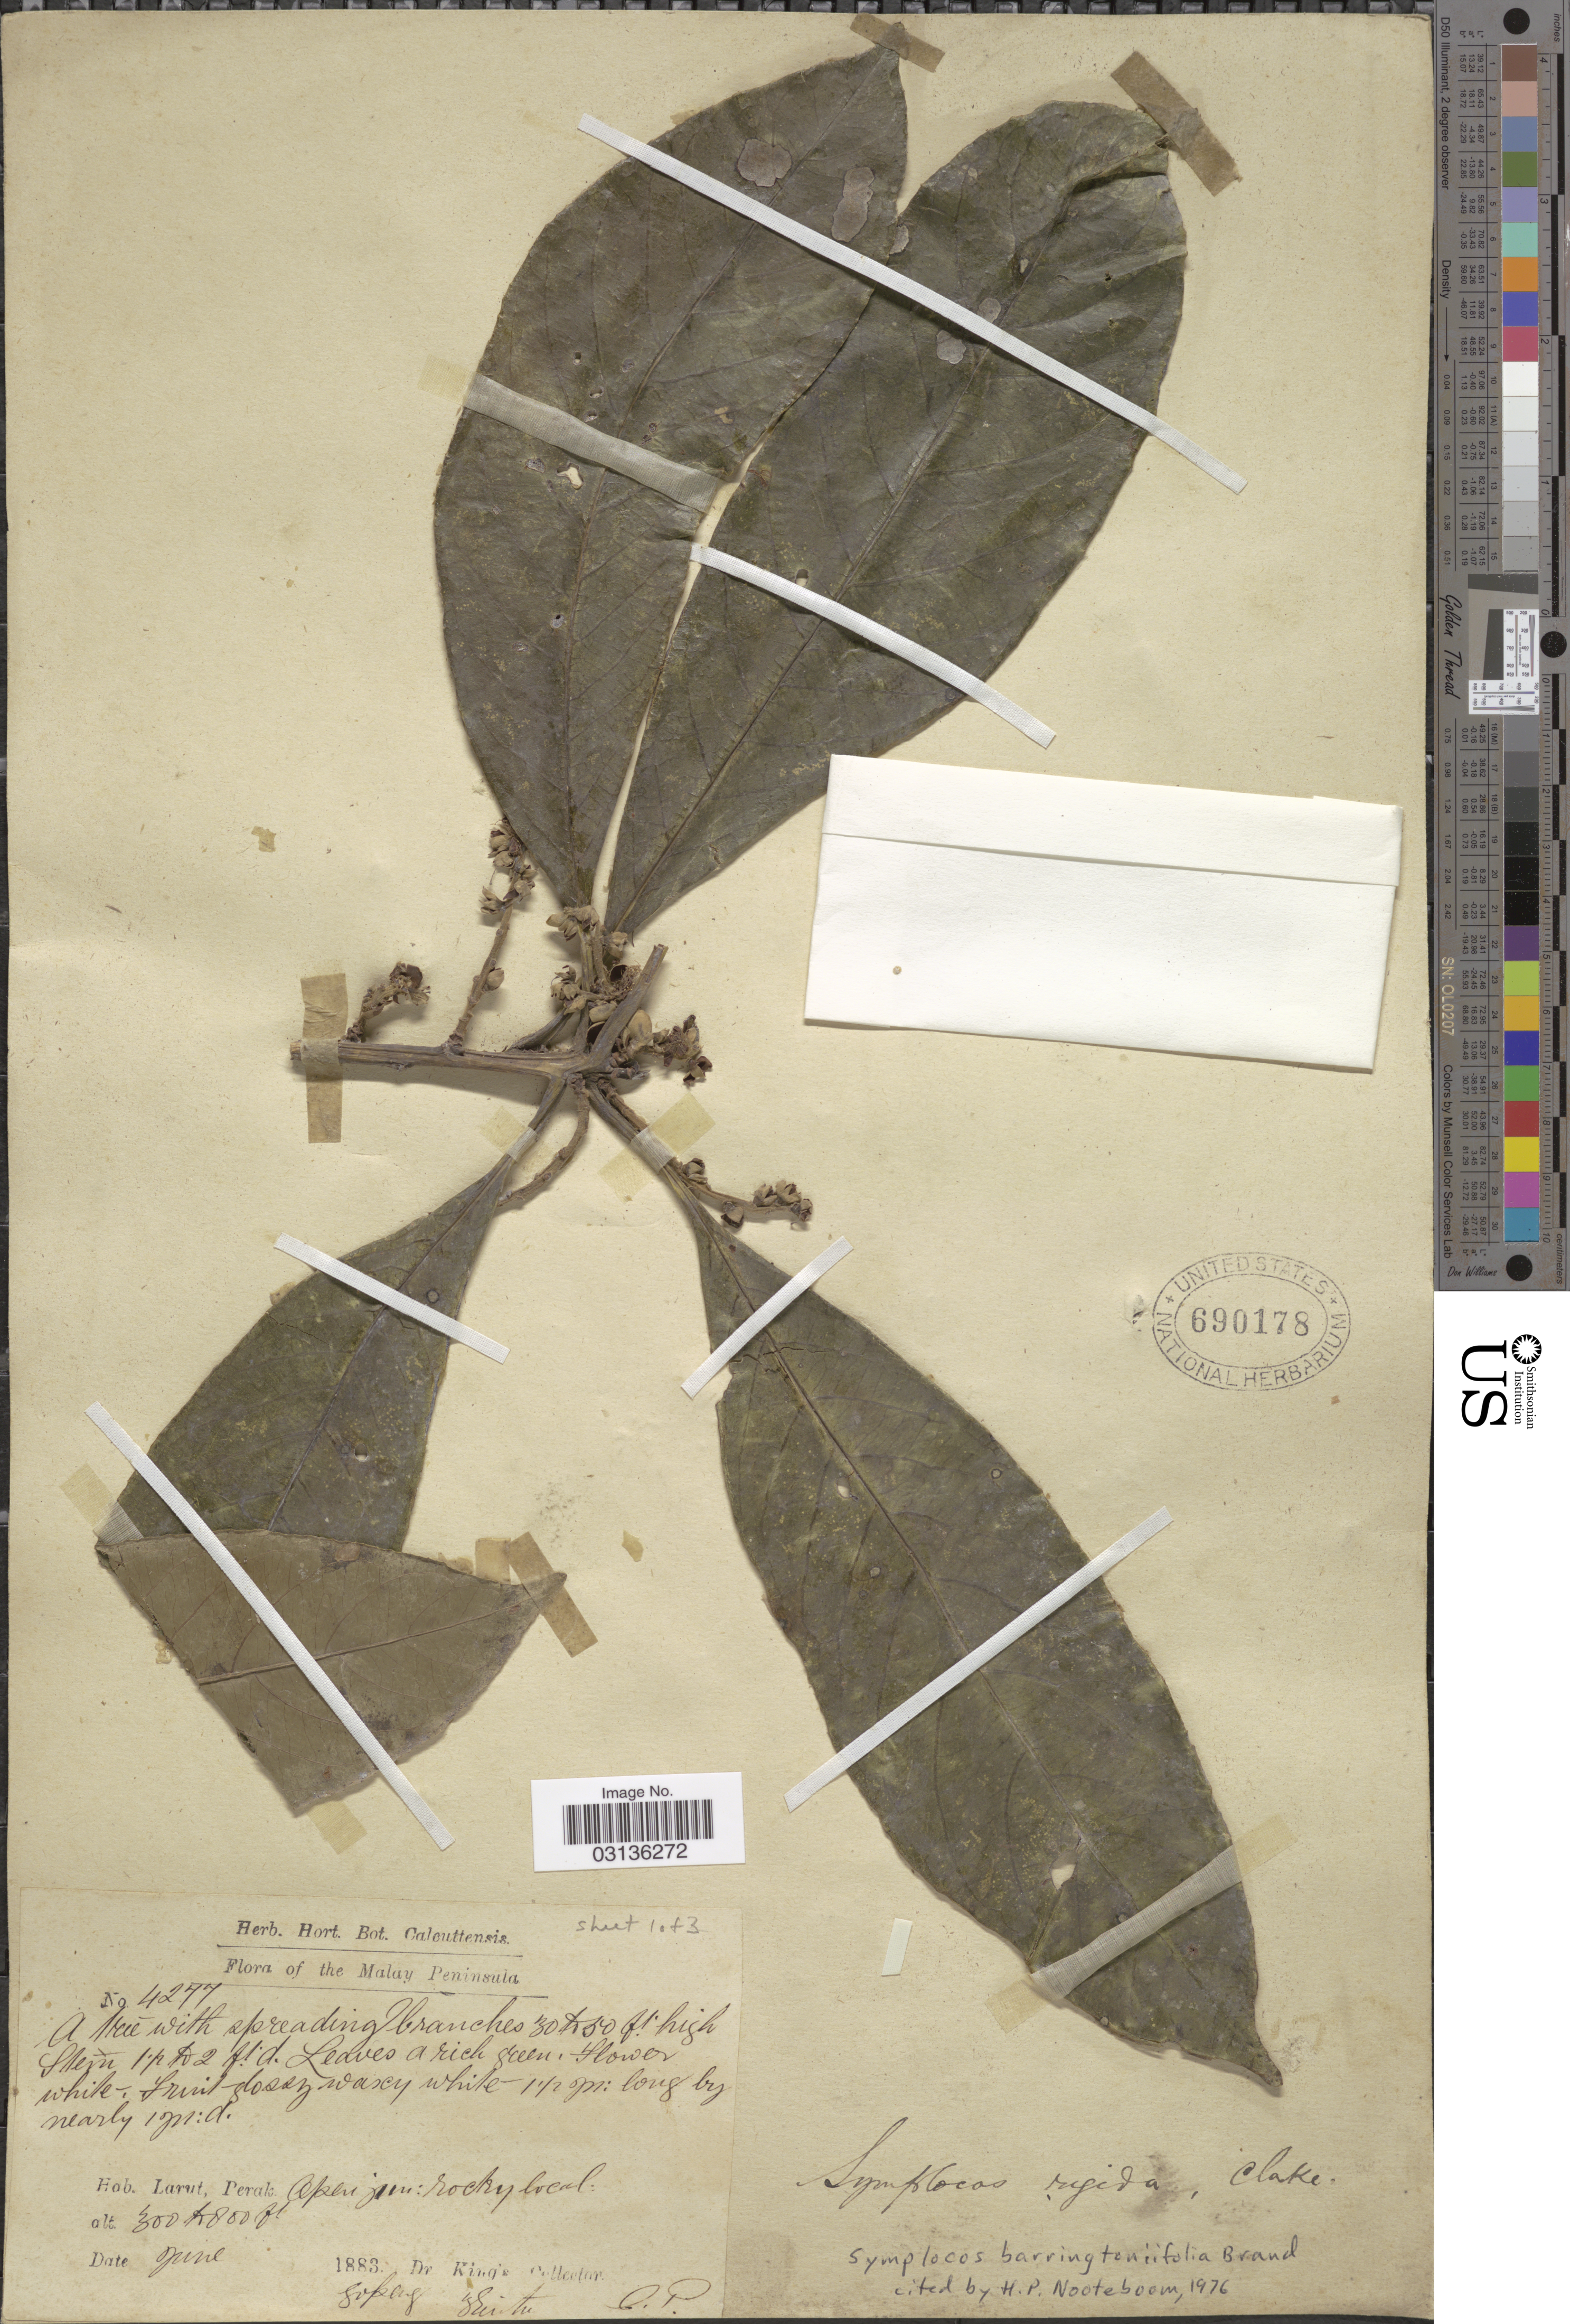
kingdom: Plantae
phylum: Tracheophyta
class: Magnoliopsida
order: Ericales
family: Symplocaceae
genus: Symplocos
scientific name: Symplocos barringtoniifolia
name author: Brand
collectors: Dr. King's collector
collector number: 4277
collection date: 1883-06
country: Malaysia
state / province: Perak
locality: The Malay Peninsula. Larut, Perak: Open jun.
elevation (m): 91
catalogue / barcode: US 690178